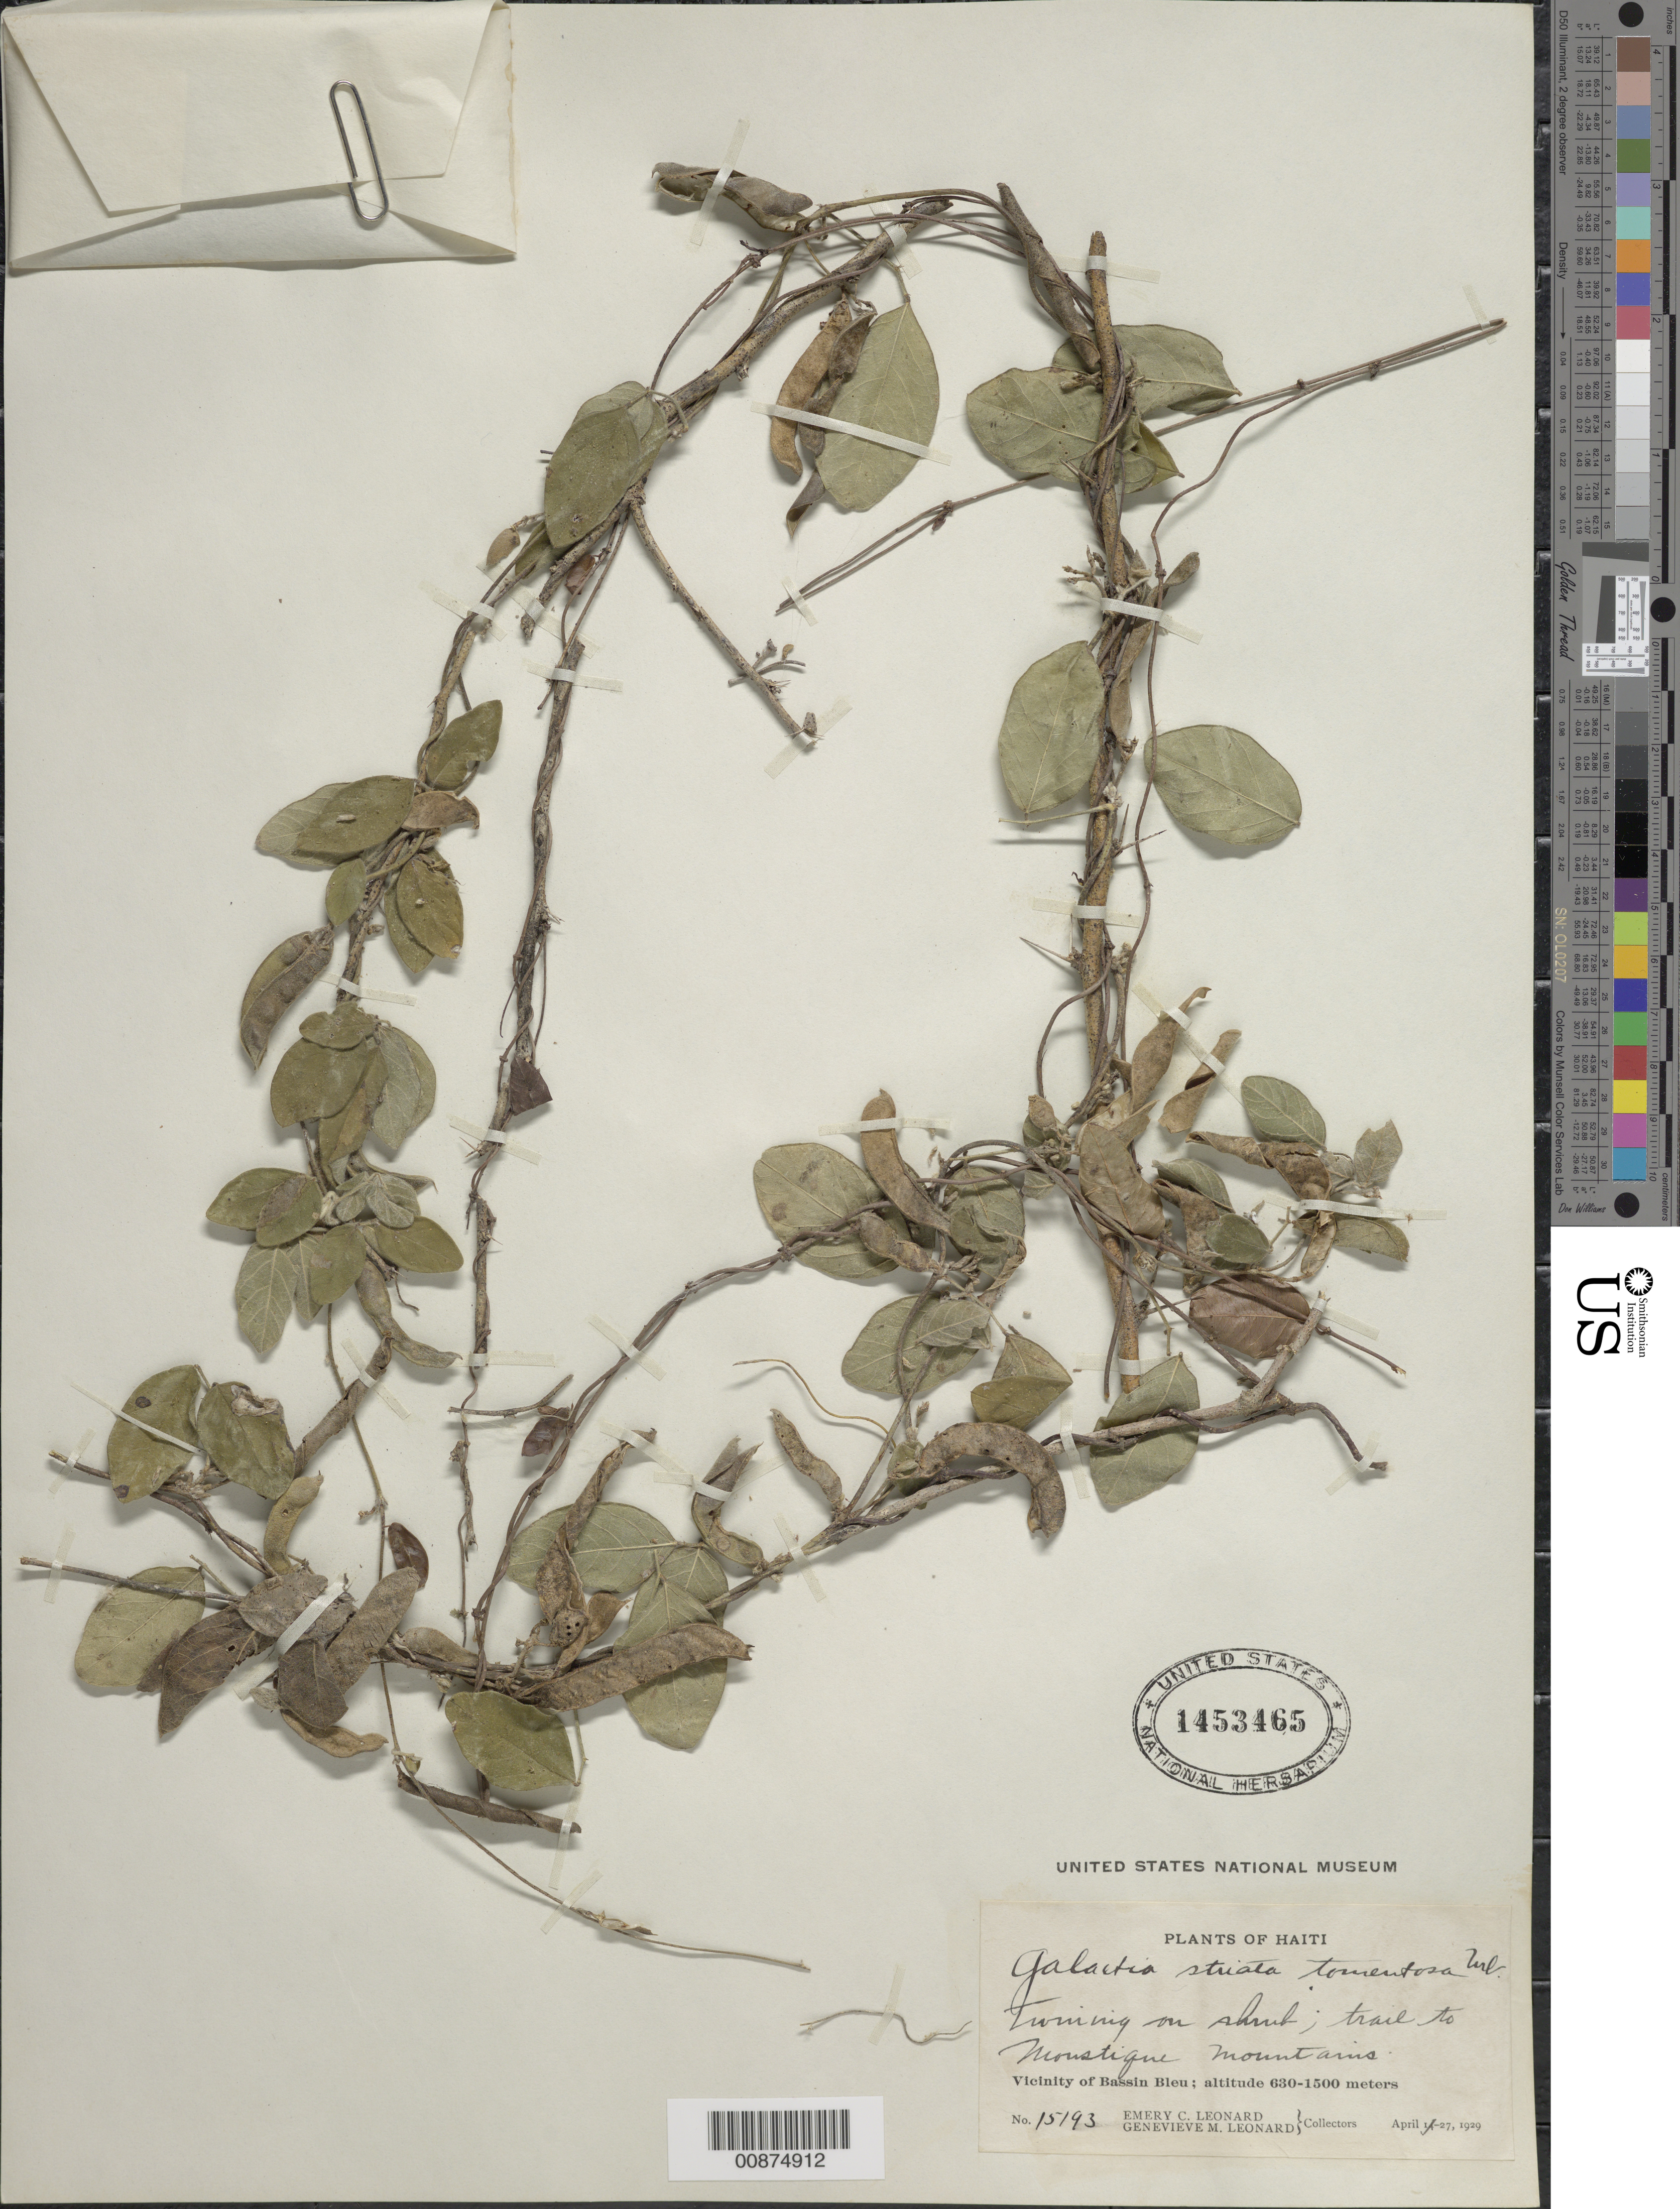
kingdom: Plantae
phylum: Tracheophyta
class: Magnoliopsida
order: Fabales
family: Fabaceae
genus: Galactia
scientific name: Galactia striata var. tomentosa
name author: (Bertol.) Urb.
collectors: E. C. Leonard & G. M. Leonard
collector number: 15193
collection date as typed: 27 Apr 1929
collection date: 1929-04-27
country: Haiti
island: Hispaniola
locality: Vicinity of Bassin Bleu. Trail to Moustique Mountains.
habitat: Twining on shrub. Trail.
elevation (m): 630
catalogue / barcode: US 1453465